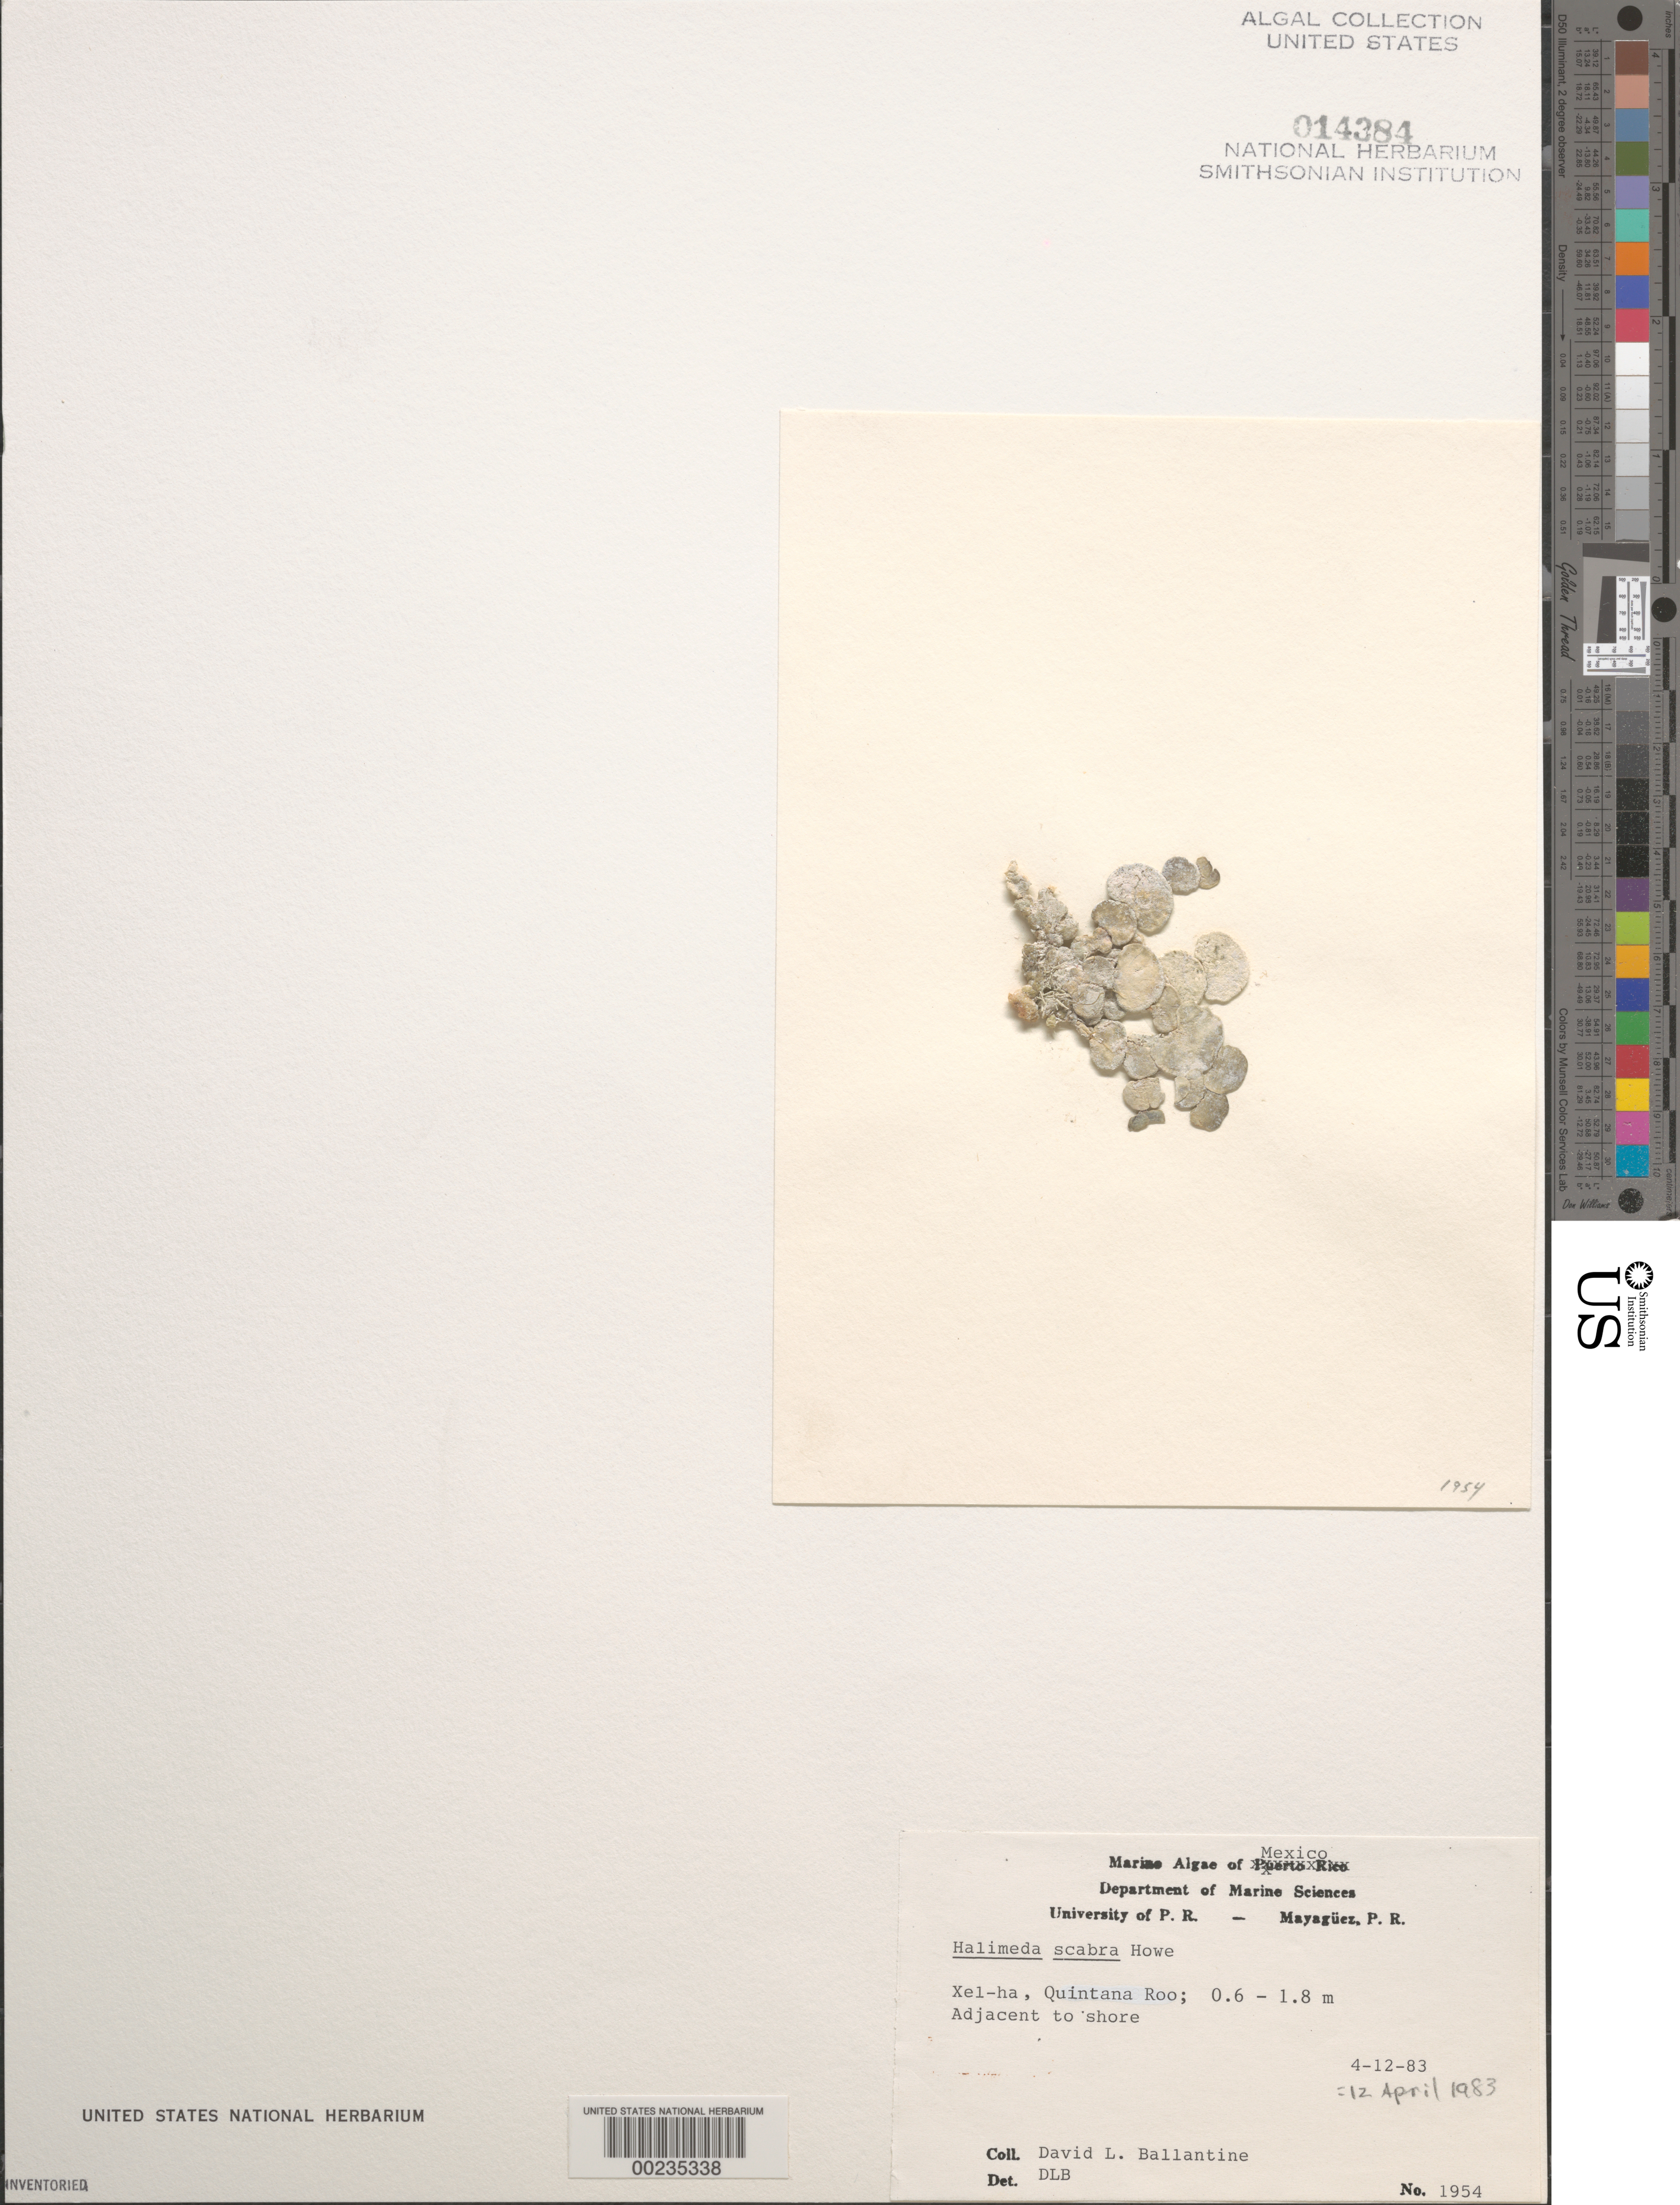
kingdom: Plantae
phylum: Chlorophyta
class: Ulvophyceae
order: Bryopsidales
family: Halimedaceae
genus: Halimeda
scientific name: Halimeda scabra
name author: M. Howe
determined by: Ballantine, D. L.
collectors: D.L. Ballantine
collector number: DLB 1954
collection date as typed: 12 Apr 1983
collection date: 1983-04-12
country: Mexico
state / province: Quintana Roo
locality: Xel-ha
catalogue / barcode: US 14384